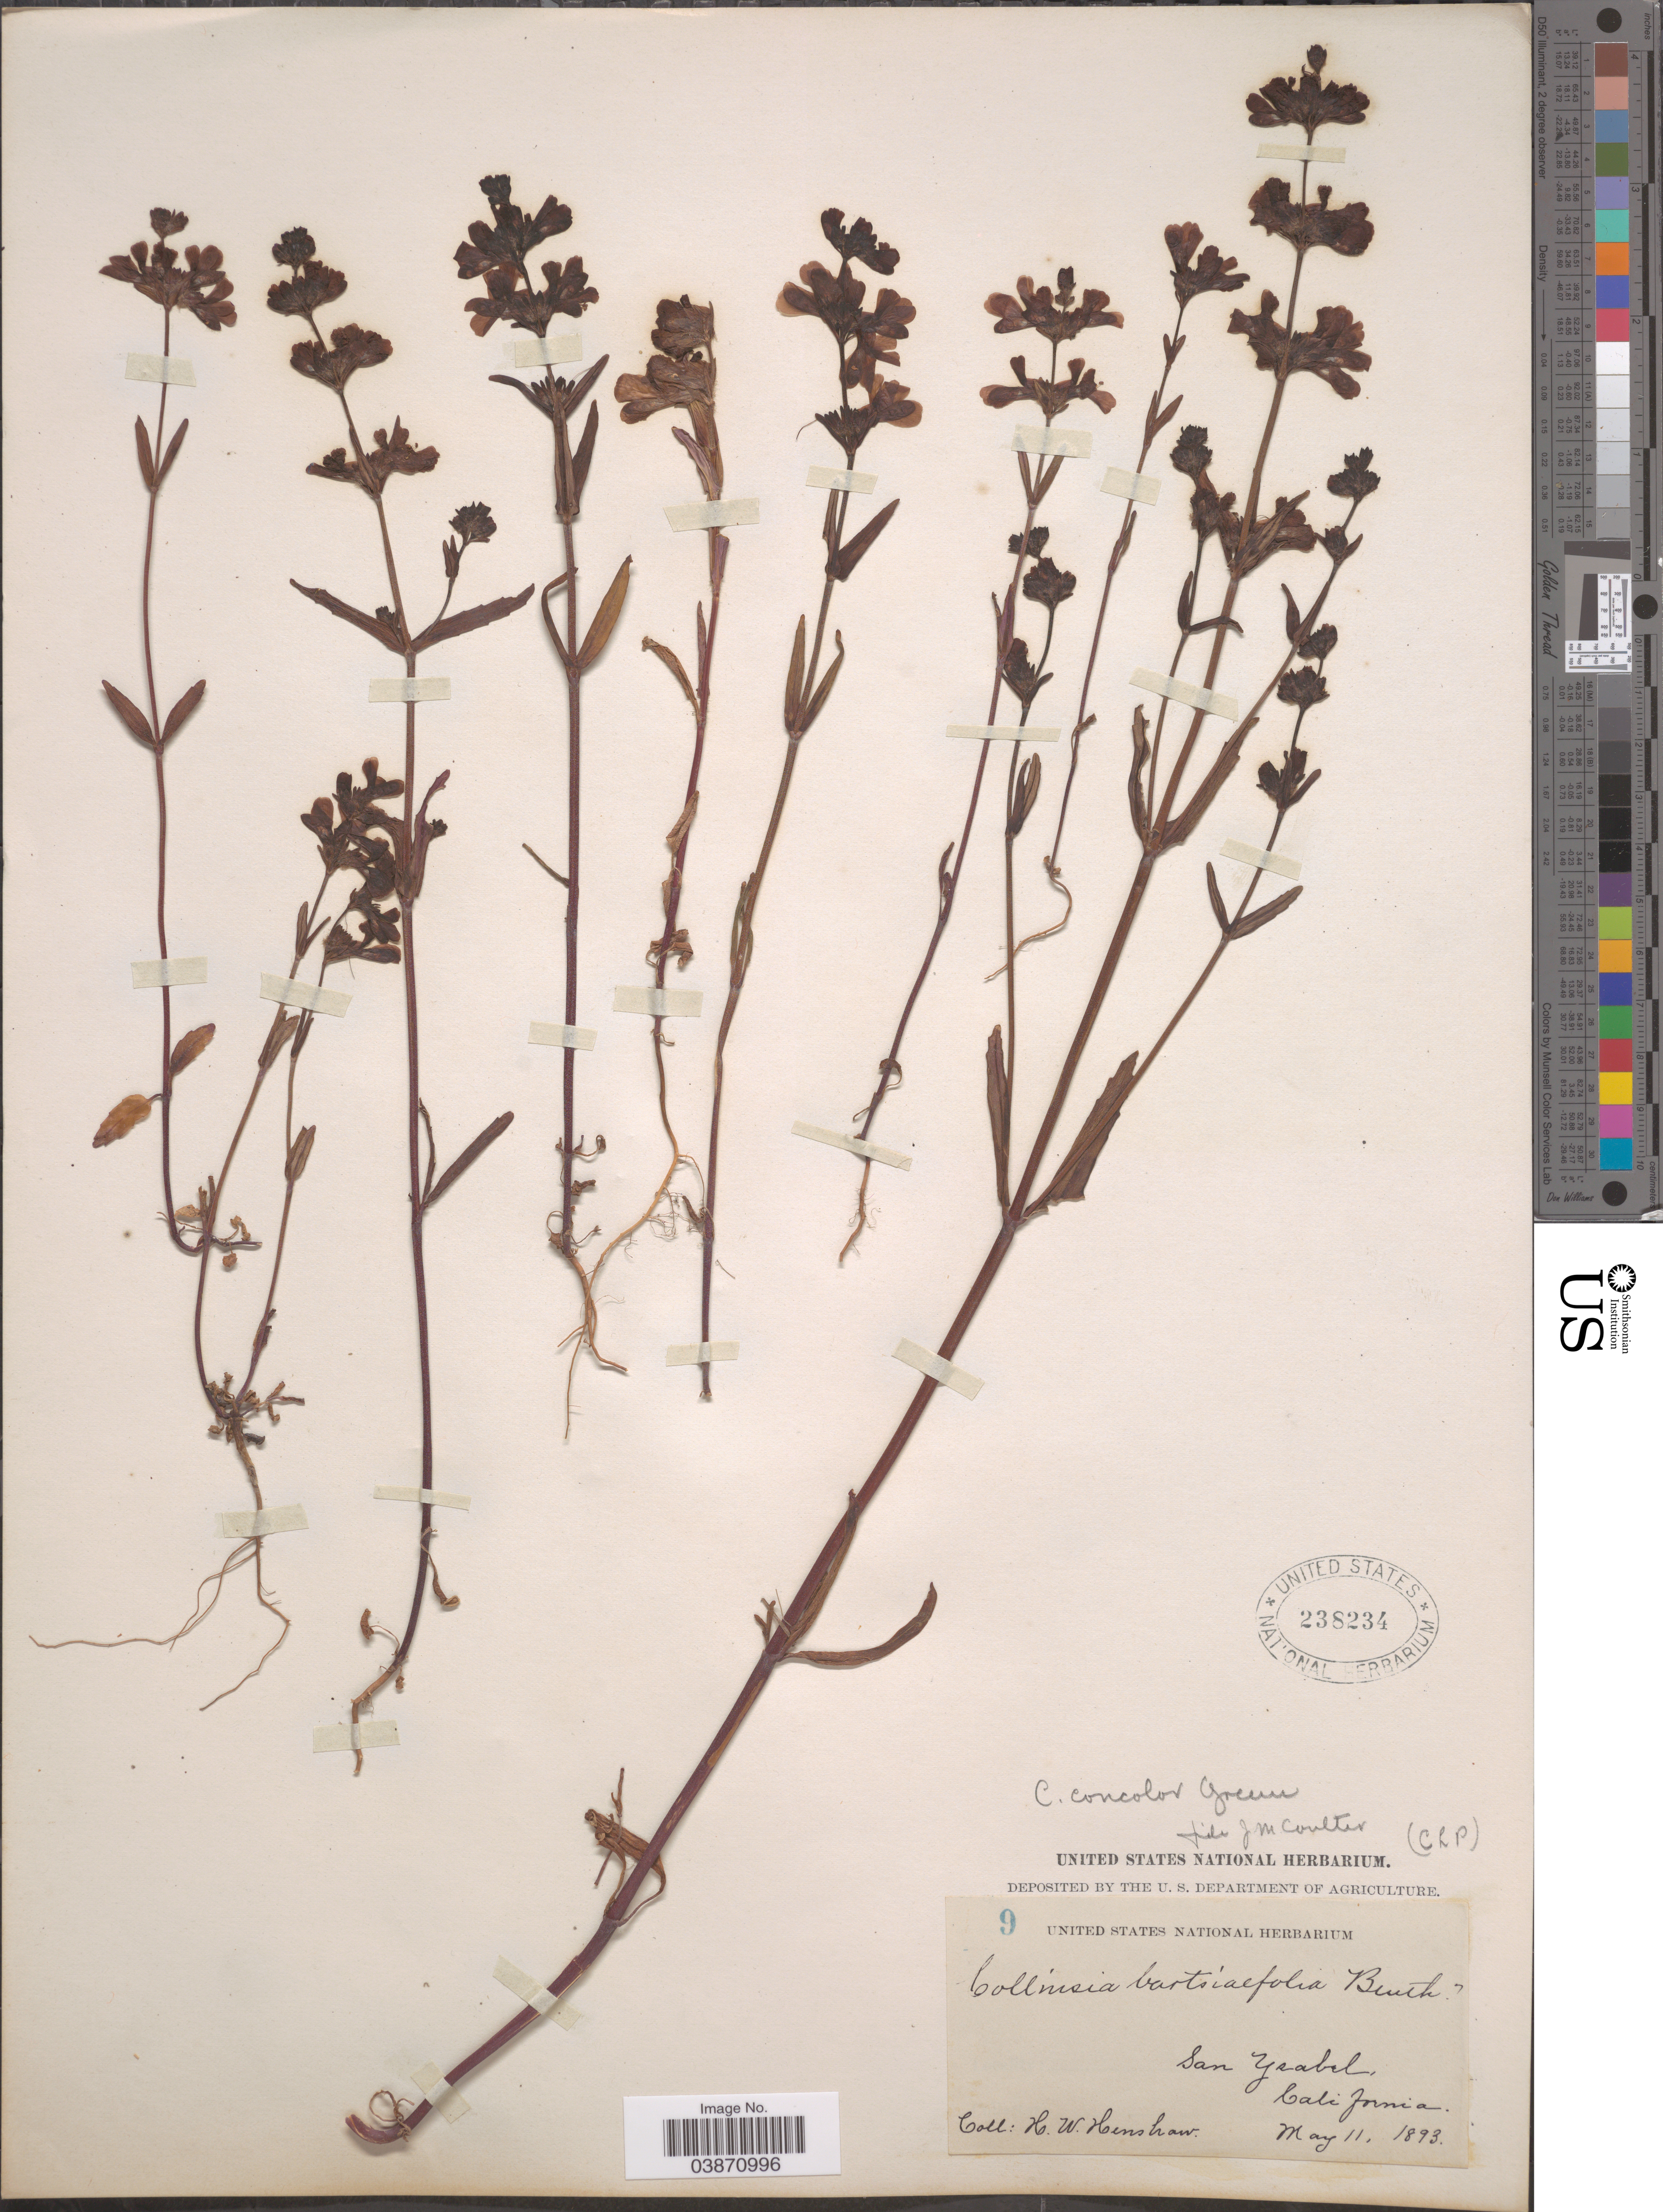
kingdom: Plantae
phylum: Tracheophyta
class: Magnoliopsida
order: Lamiales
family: Plantaginaceae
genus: Collinsia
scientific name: Collinsia concolor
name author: Greene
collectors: H. Henshaw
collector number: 9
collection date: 1893-05-11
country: United States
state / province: California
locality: San Ysabel.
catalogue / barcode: US 238234